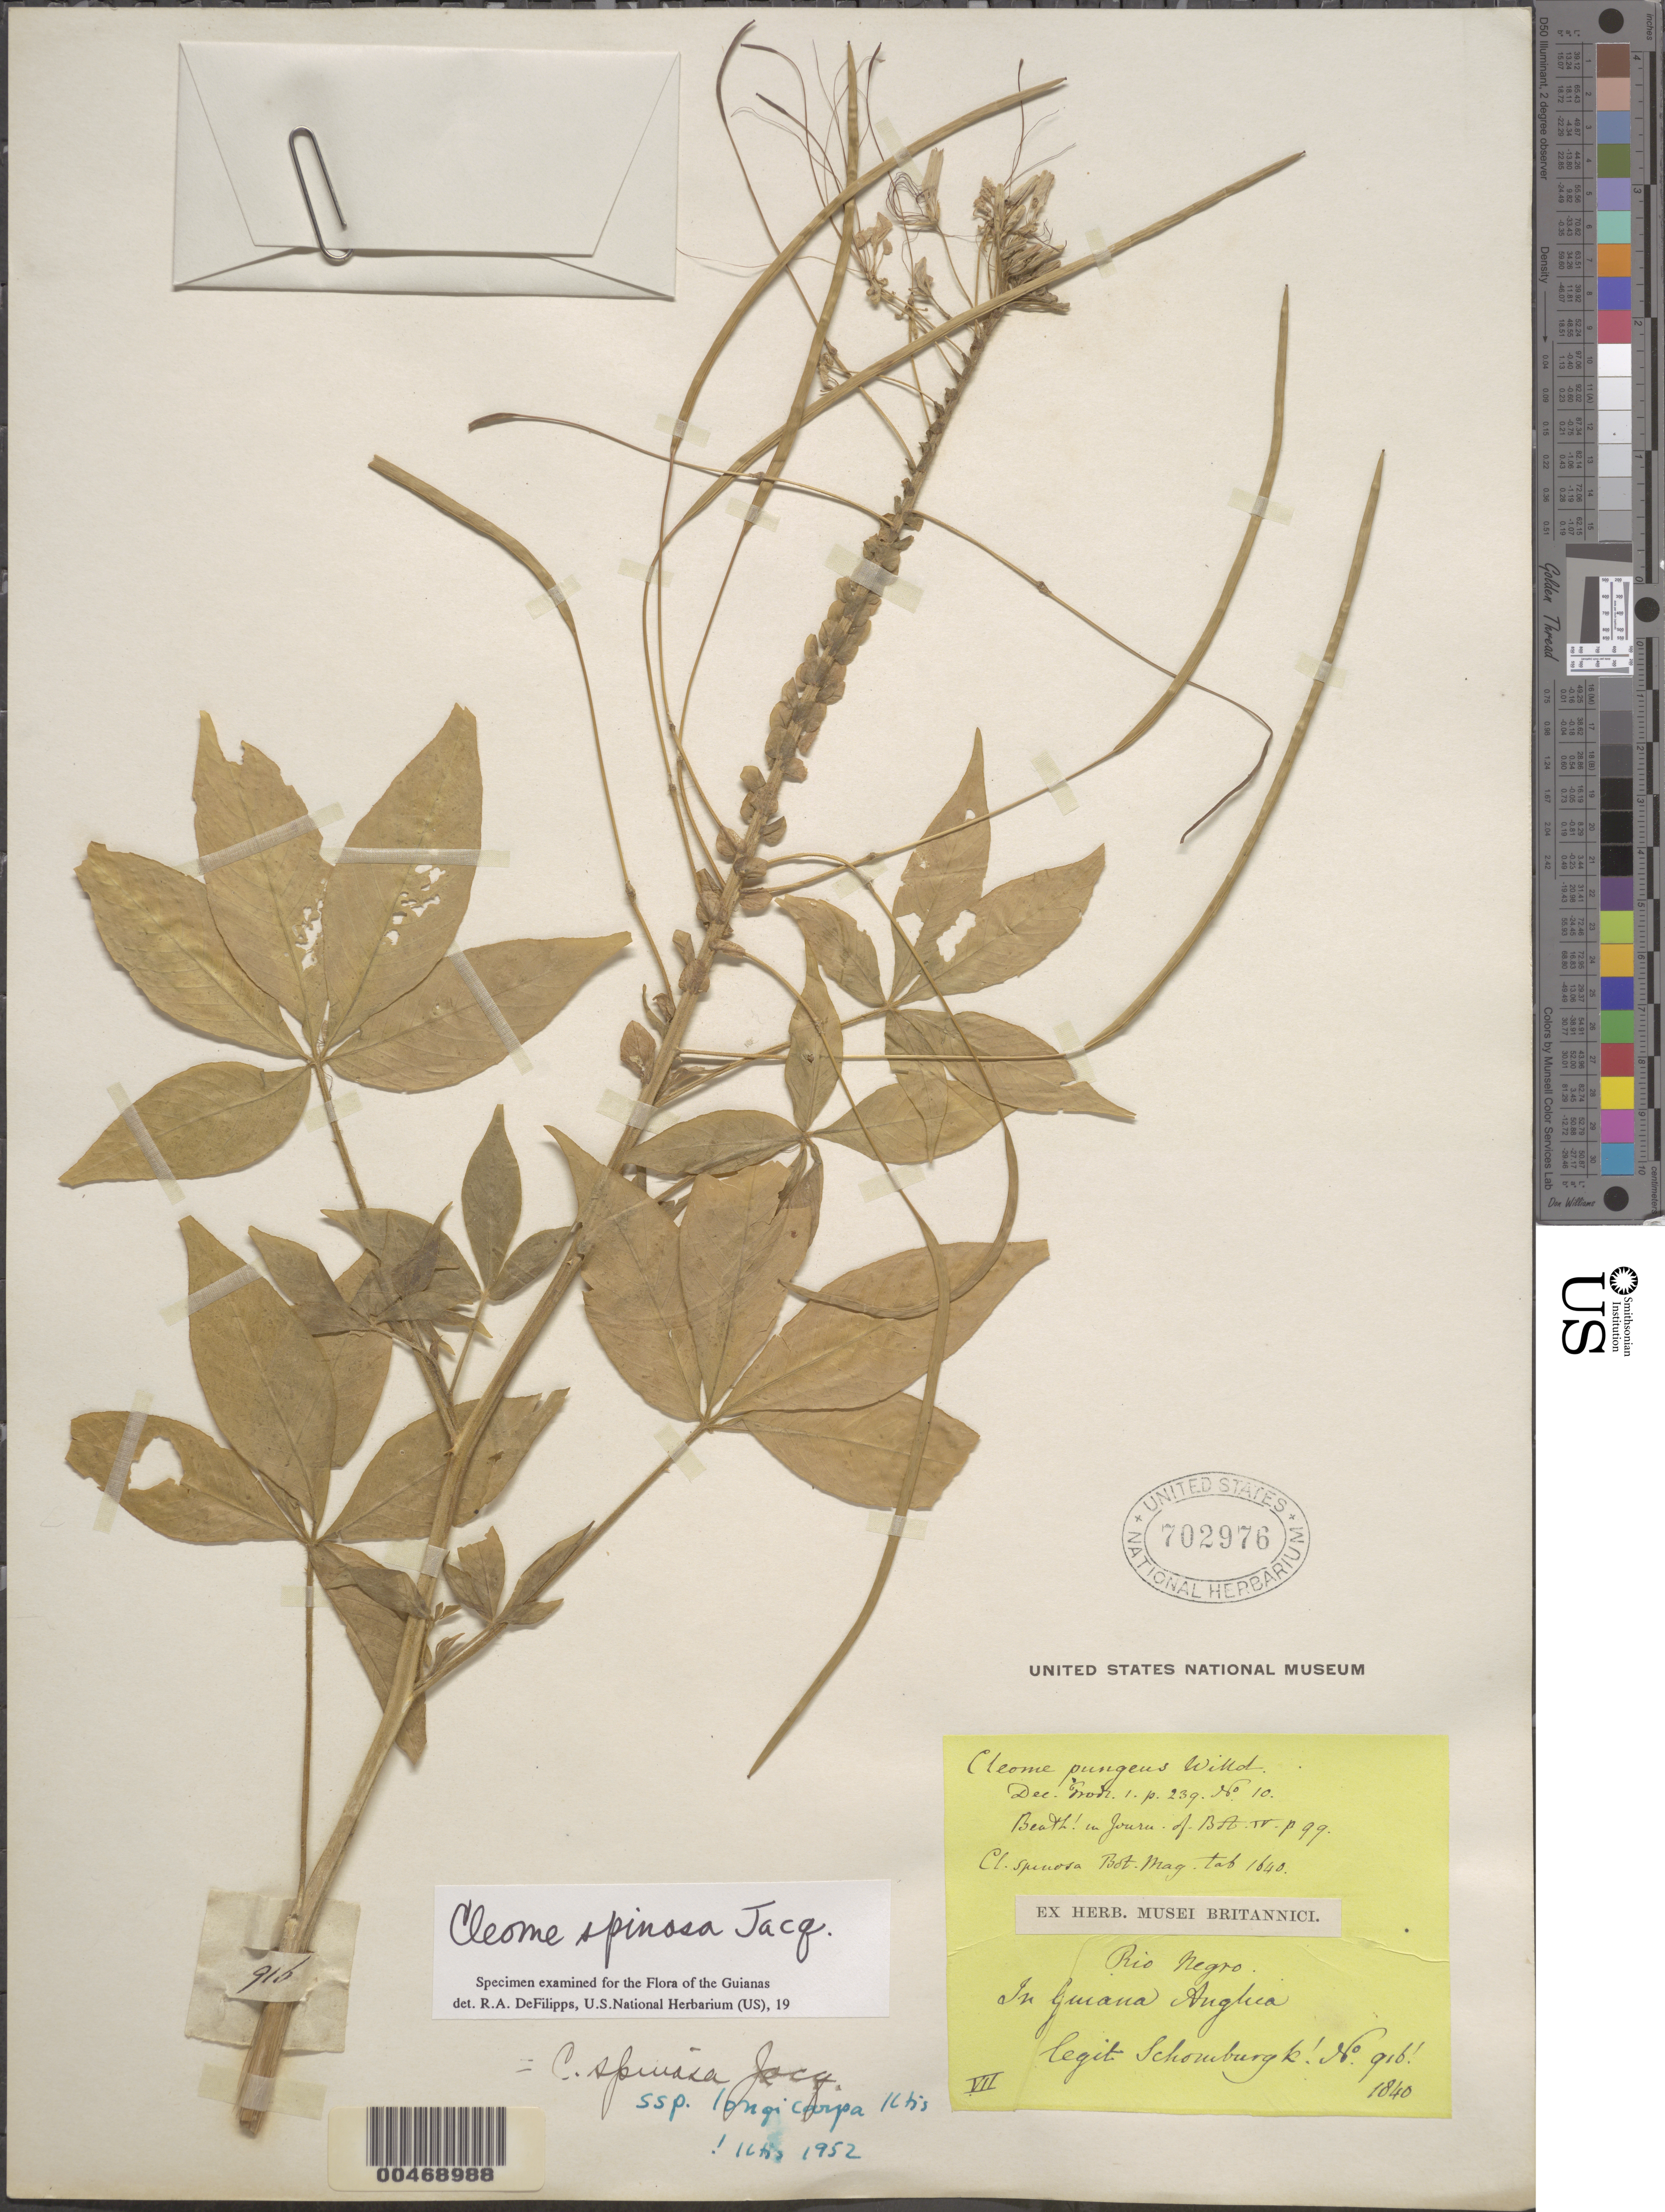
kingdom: Plantae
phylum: Tracheophyta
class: Magnoliopsida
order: Brassicales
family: Cleomaceae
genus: Tarenaya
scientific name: Tarenaya spinosa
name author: (Jacq.) Raf.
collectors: -- Schomburgk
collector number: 916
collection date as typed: July 1840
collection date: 1840-07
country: Guyana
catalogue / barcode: US 702976